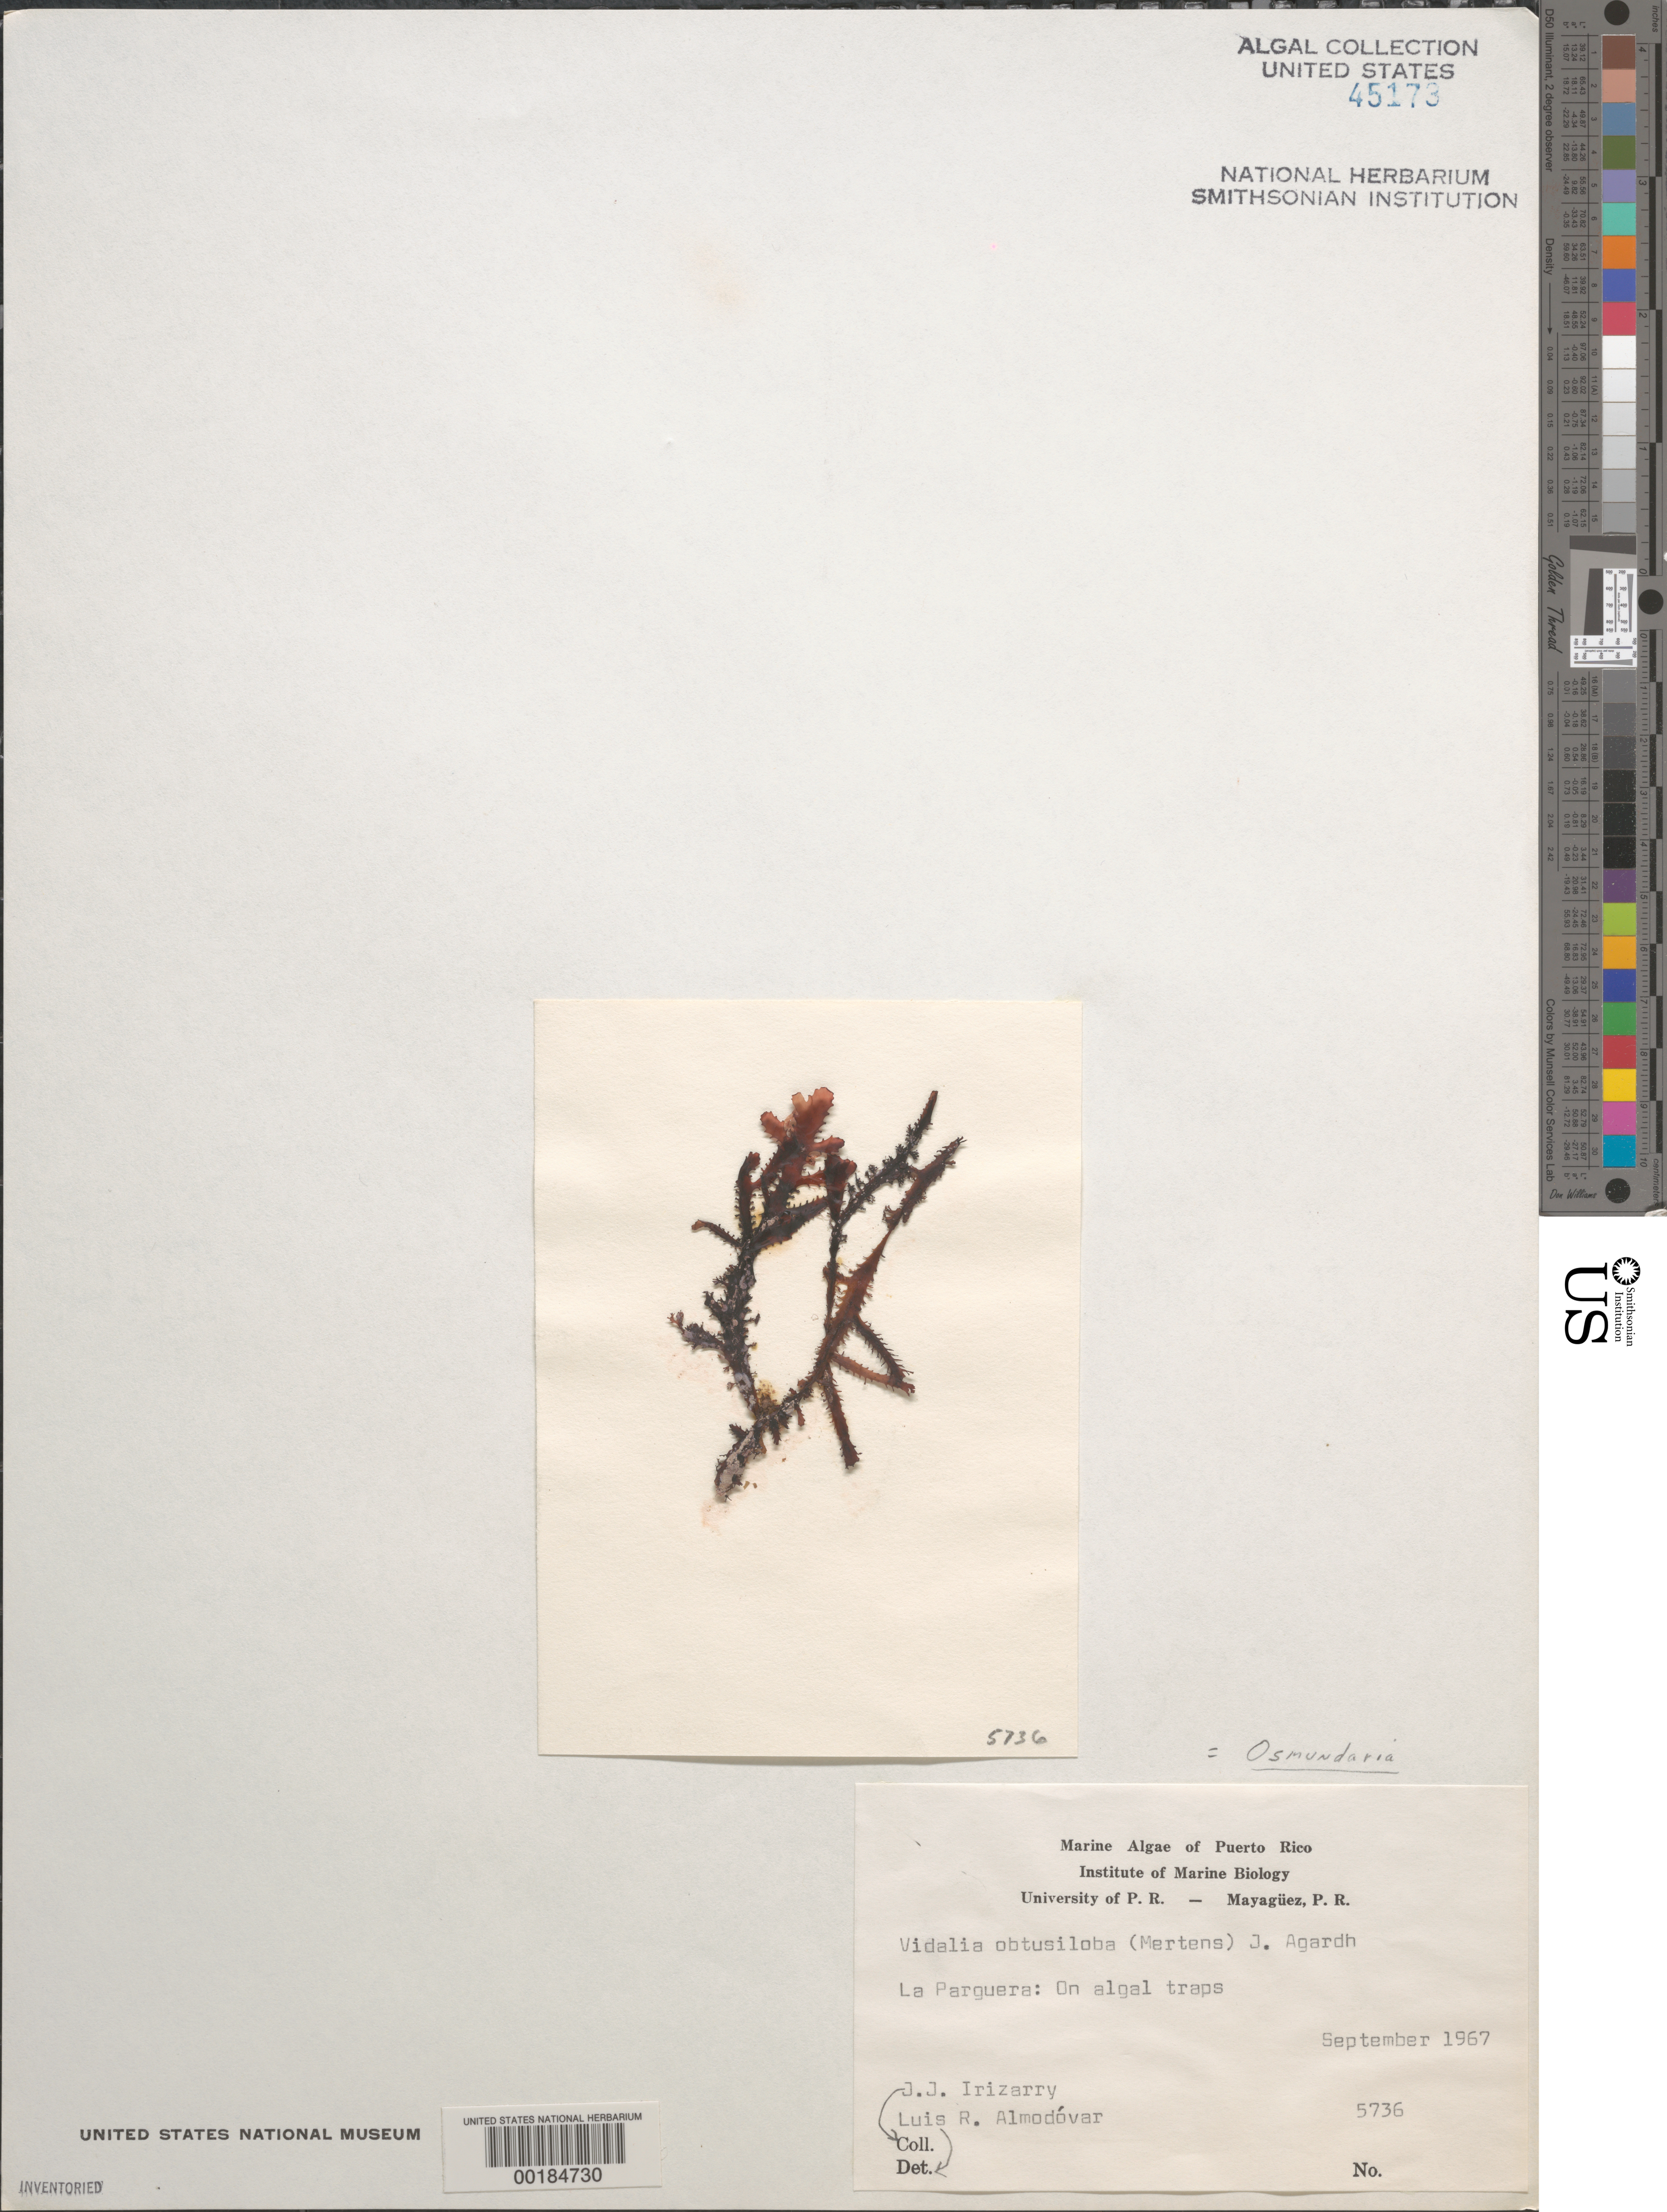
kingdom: Plantae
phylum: Rhodophyta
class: Florideophyceae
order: Ceramiales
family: Rhodomelaceae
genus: Vidalia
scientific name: Vidalia obtusiloba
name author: (C. Agardh) J. Agardh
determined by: Almodovar, L. R.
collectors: J. Irizarry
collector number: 5736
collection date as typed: Sep 1967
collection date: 1967-09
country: Puerto Rico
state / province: Lajas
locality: La Parguera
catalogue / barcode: US 45173